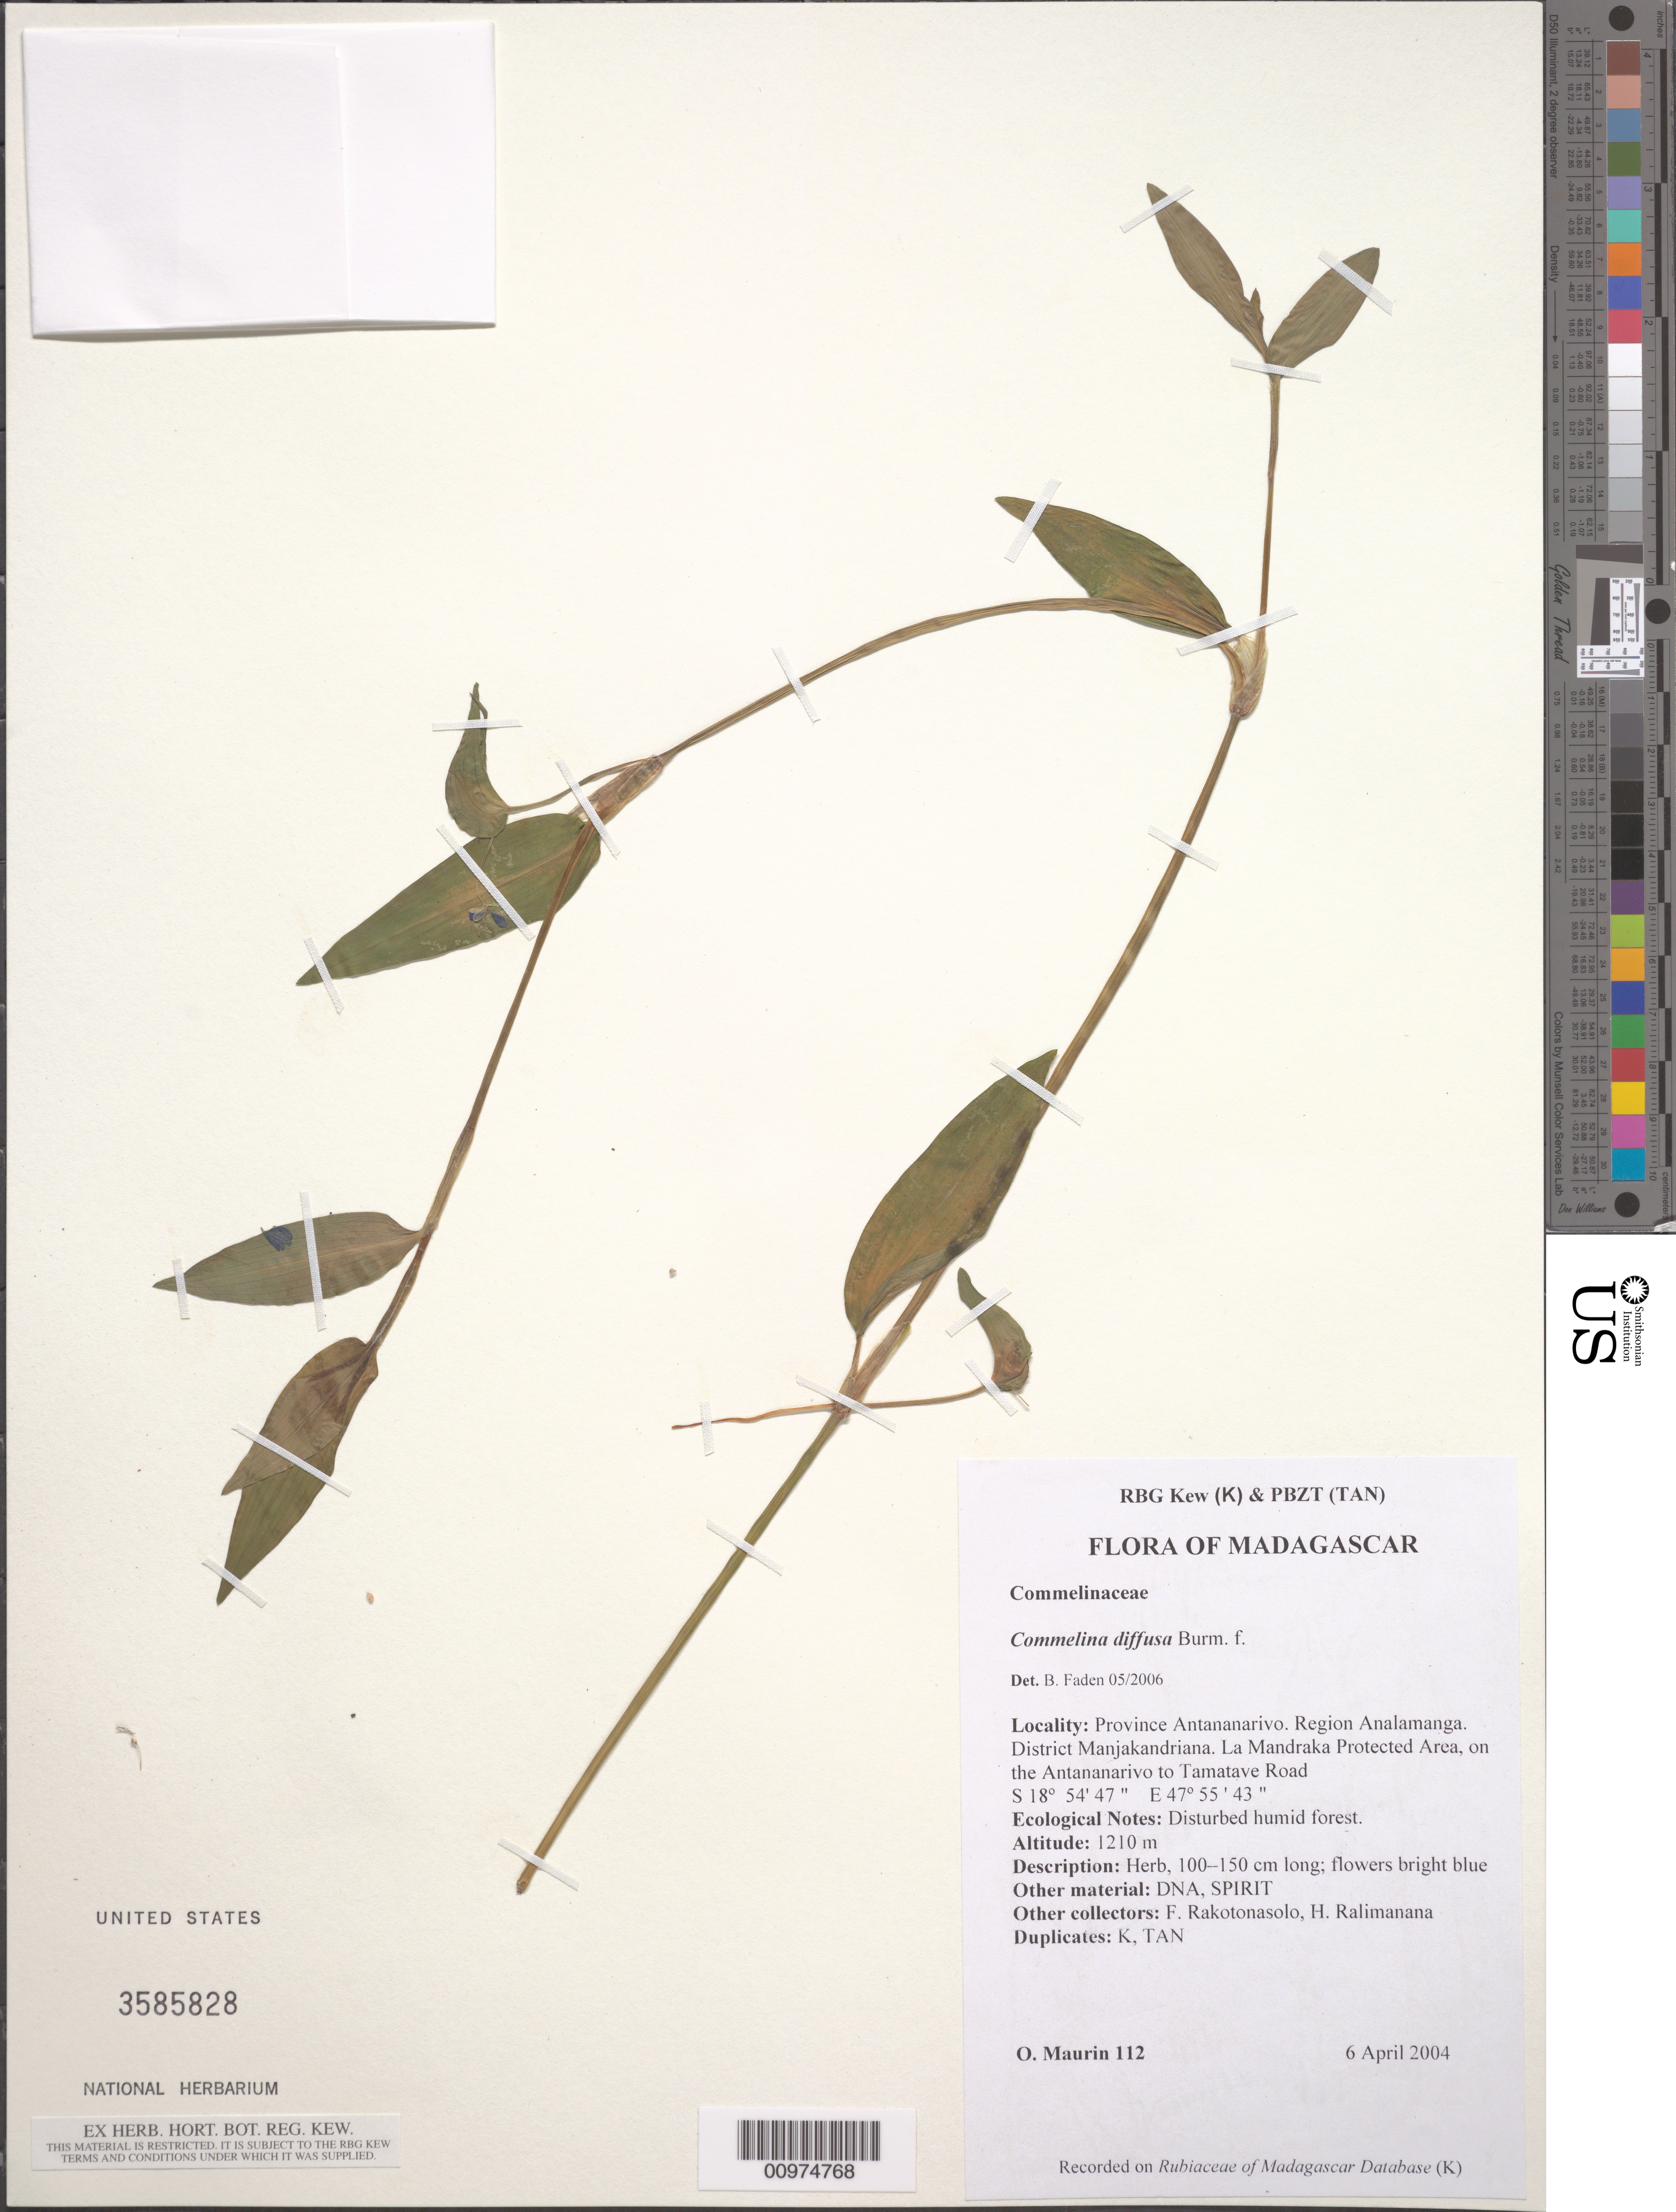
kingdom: Plantae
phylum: Tracheophyta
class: Liliopsida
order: Commelinales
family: Commelinaceae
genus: Commelina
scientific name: Commelina diffusa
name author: Burm. f.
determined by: Faden, Robert B., (US), Smithsonian Institution - National Museum of Natural History (UNITED STATES)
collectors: O. Maurin et al.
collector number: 112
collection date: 2004-04-06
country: Madagascar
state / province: Analamanga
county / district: Manjakandriana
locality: Region Analamanga. La Mandraka Protected Area, on the Antananarivo to Tamatave Road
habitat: Disturbed humid forest.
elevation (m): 1210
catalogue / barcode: US 3585828